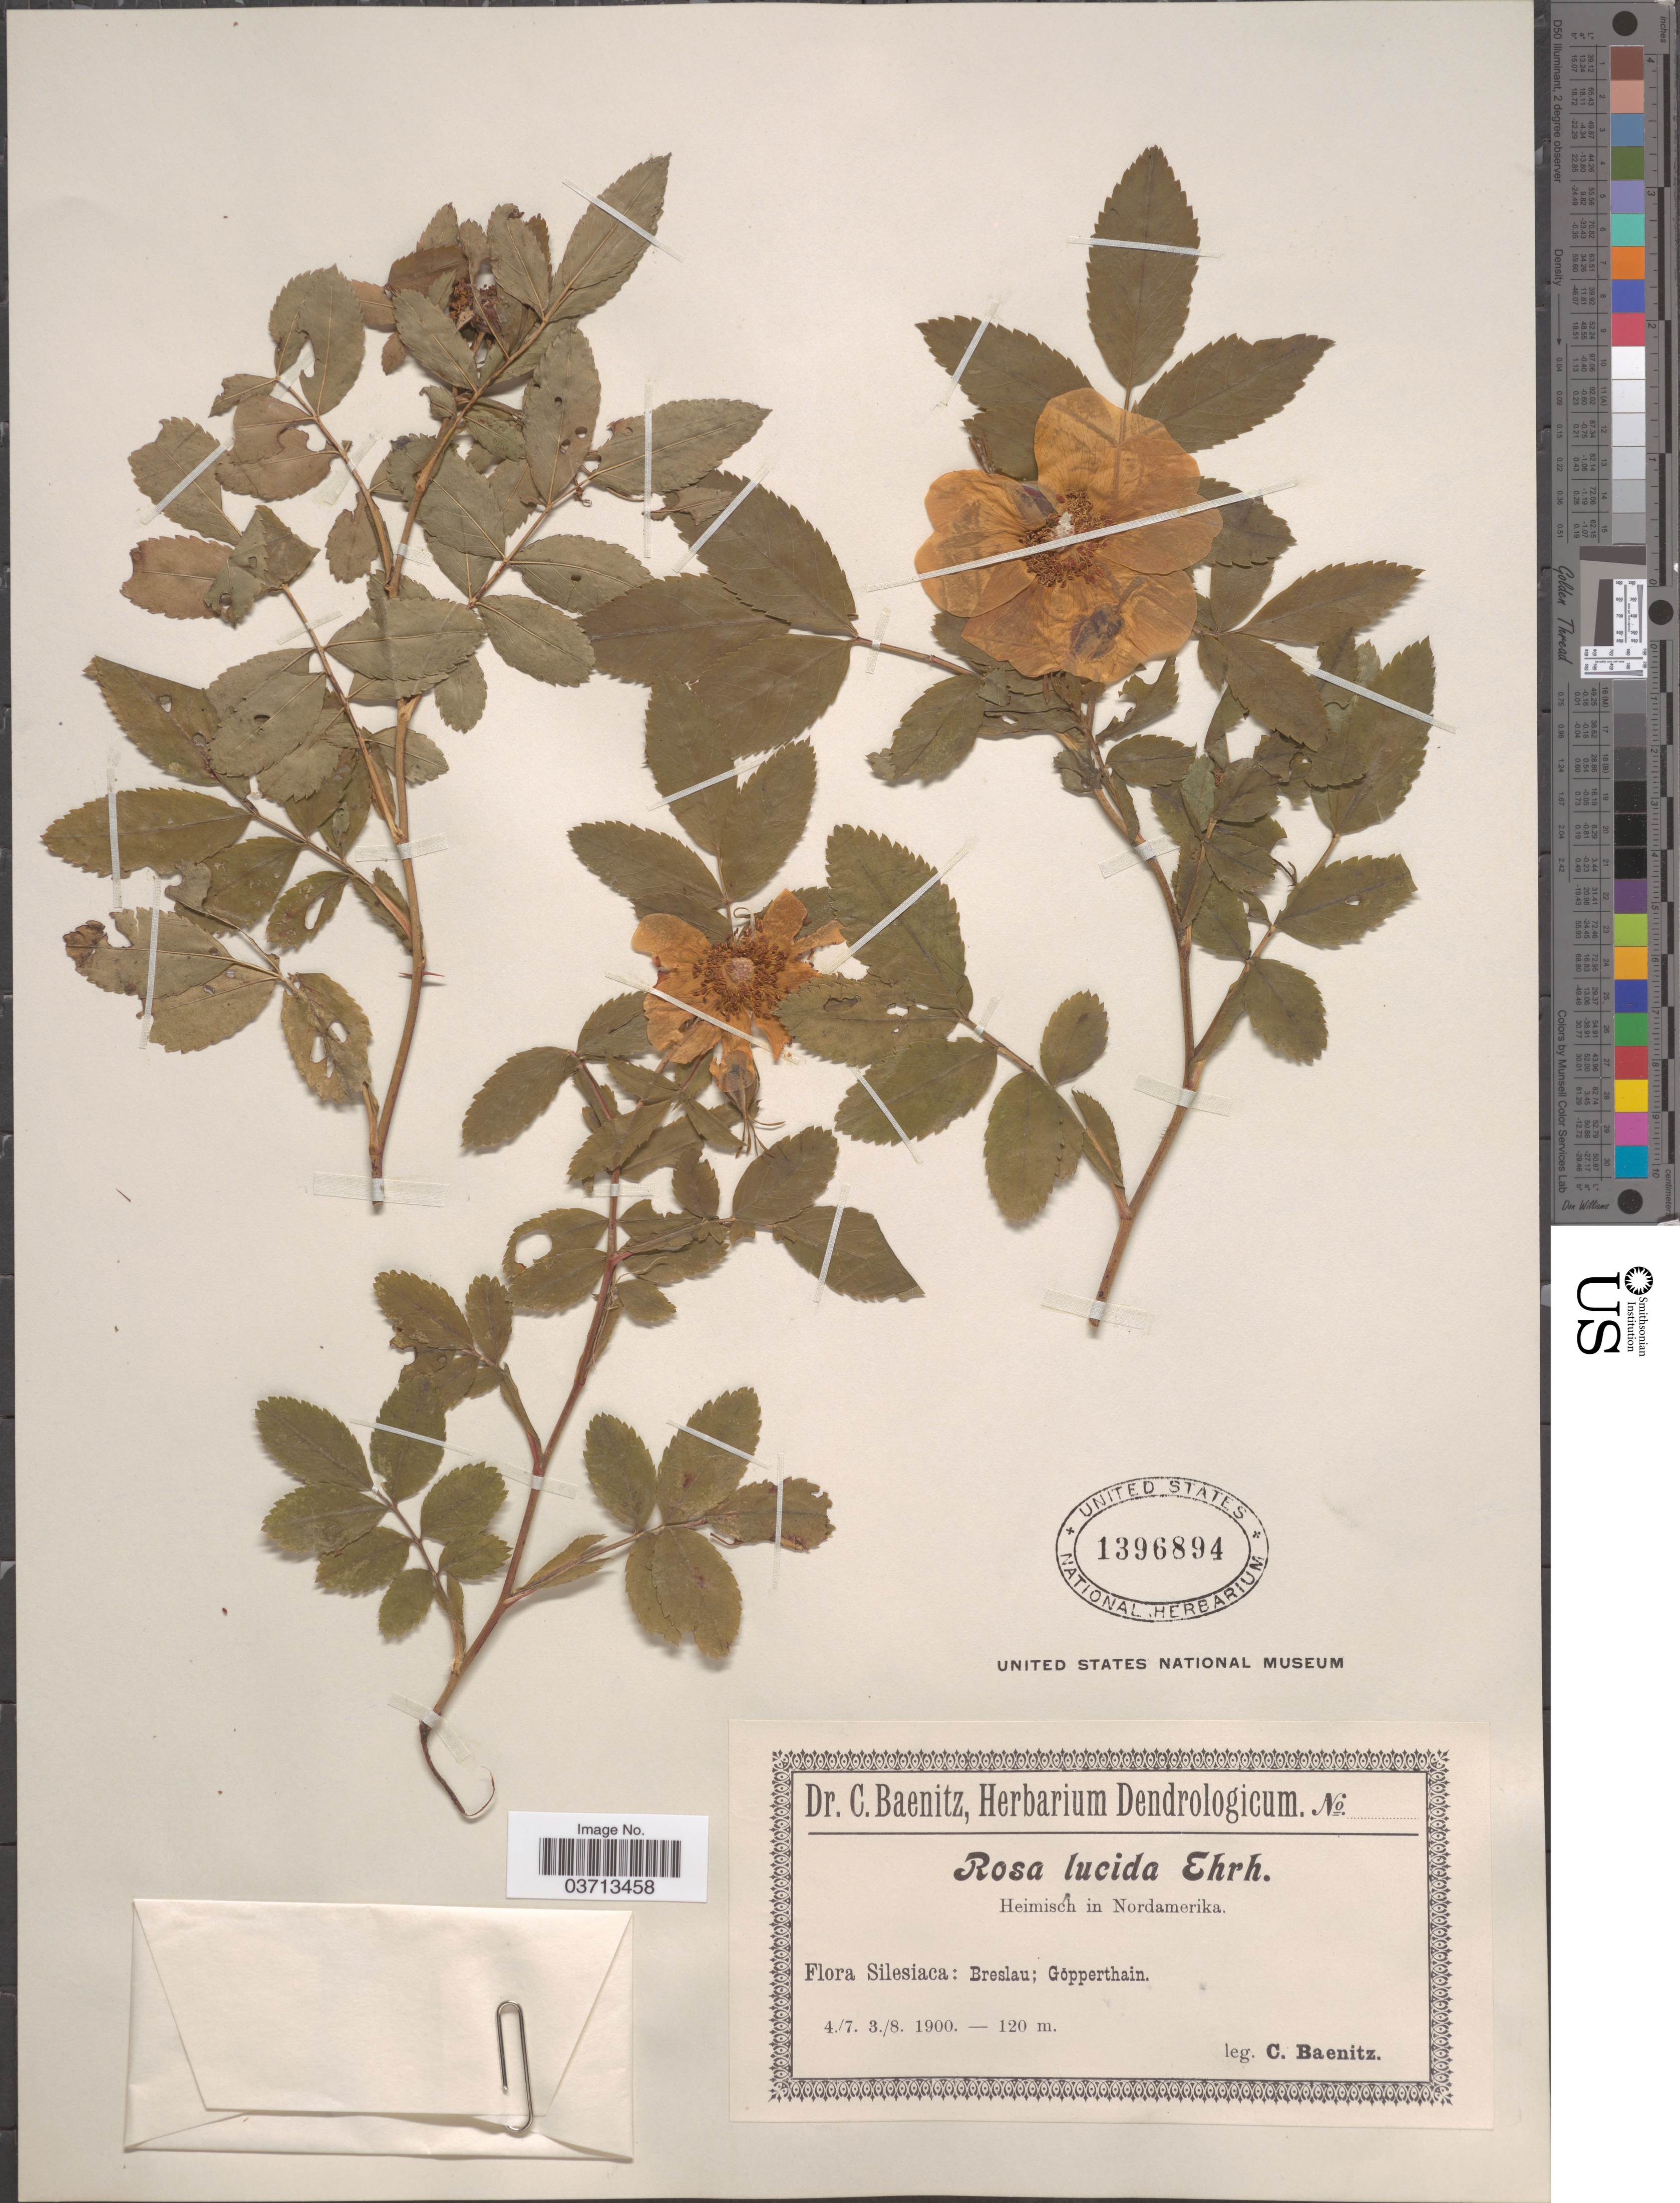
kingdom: Plantae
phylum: Tracheophyta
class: Magnoliopsida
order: Rosales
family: Rosaceae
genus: Rosa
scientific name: Rosa lucida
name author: Meehan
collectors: C. G. Baenitz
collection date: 1900-07-04/1900-08-03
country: Poland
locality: Silesiaca: Breslau; Göpperthain.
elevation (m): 120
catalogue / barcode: US 1396894